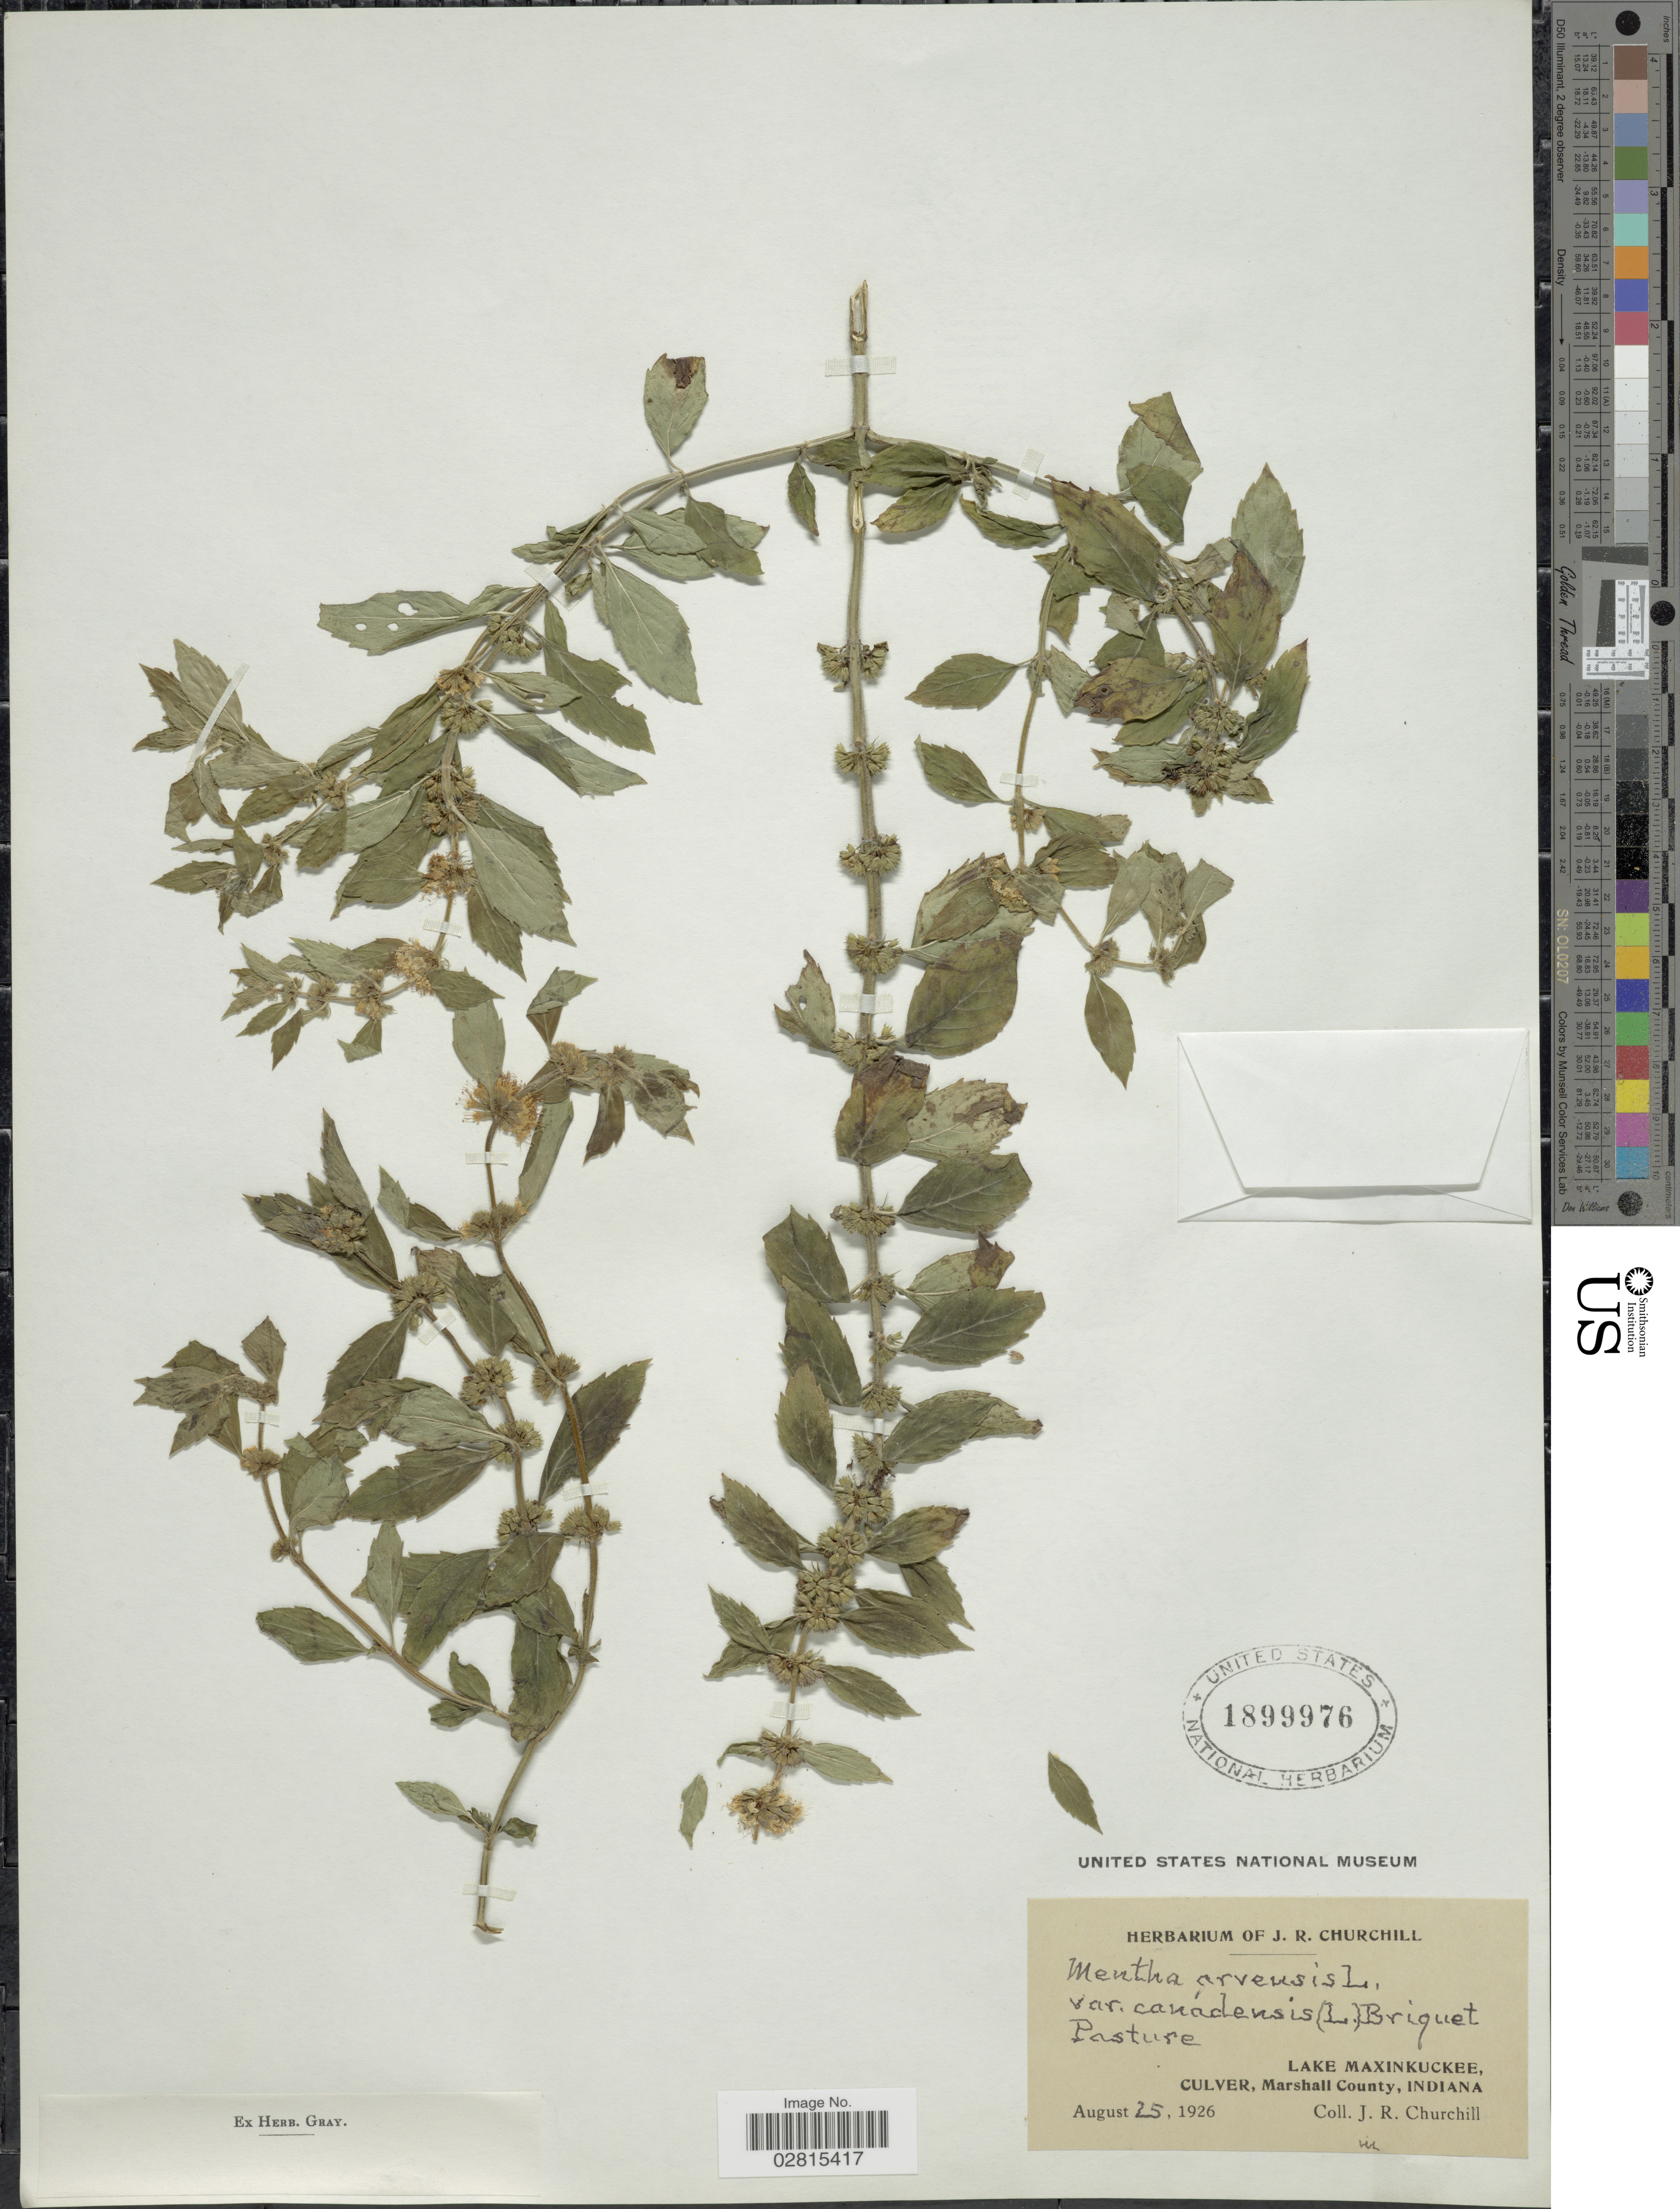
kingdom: Plantae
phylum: Tracheophyta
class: Magnoliopsida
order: Lamiales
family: Lamiaceae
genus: Mentha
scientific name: Mentha canadensis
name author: L.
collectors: J. Churchill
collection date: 1926-08-25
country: United States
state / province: Indiana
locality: Lake Maxinkuckee, Culver, Marshall County.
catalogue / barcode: US 1899976